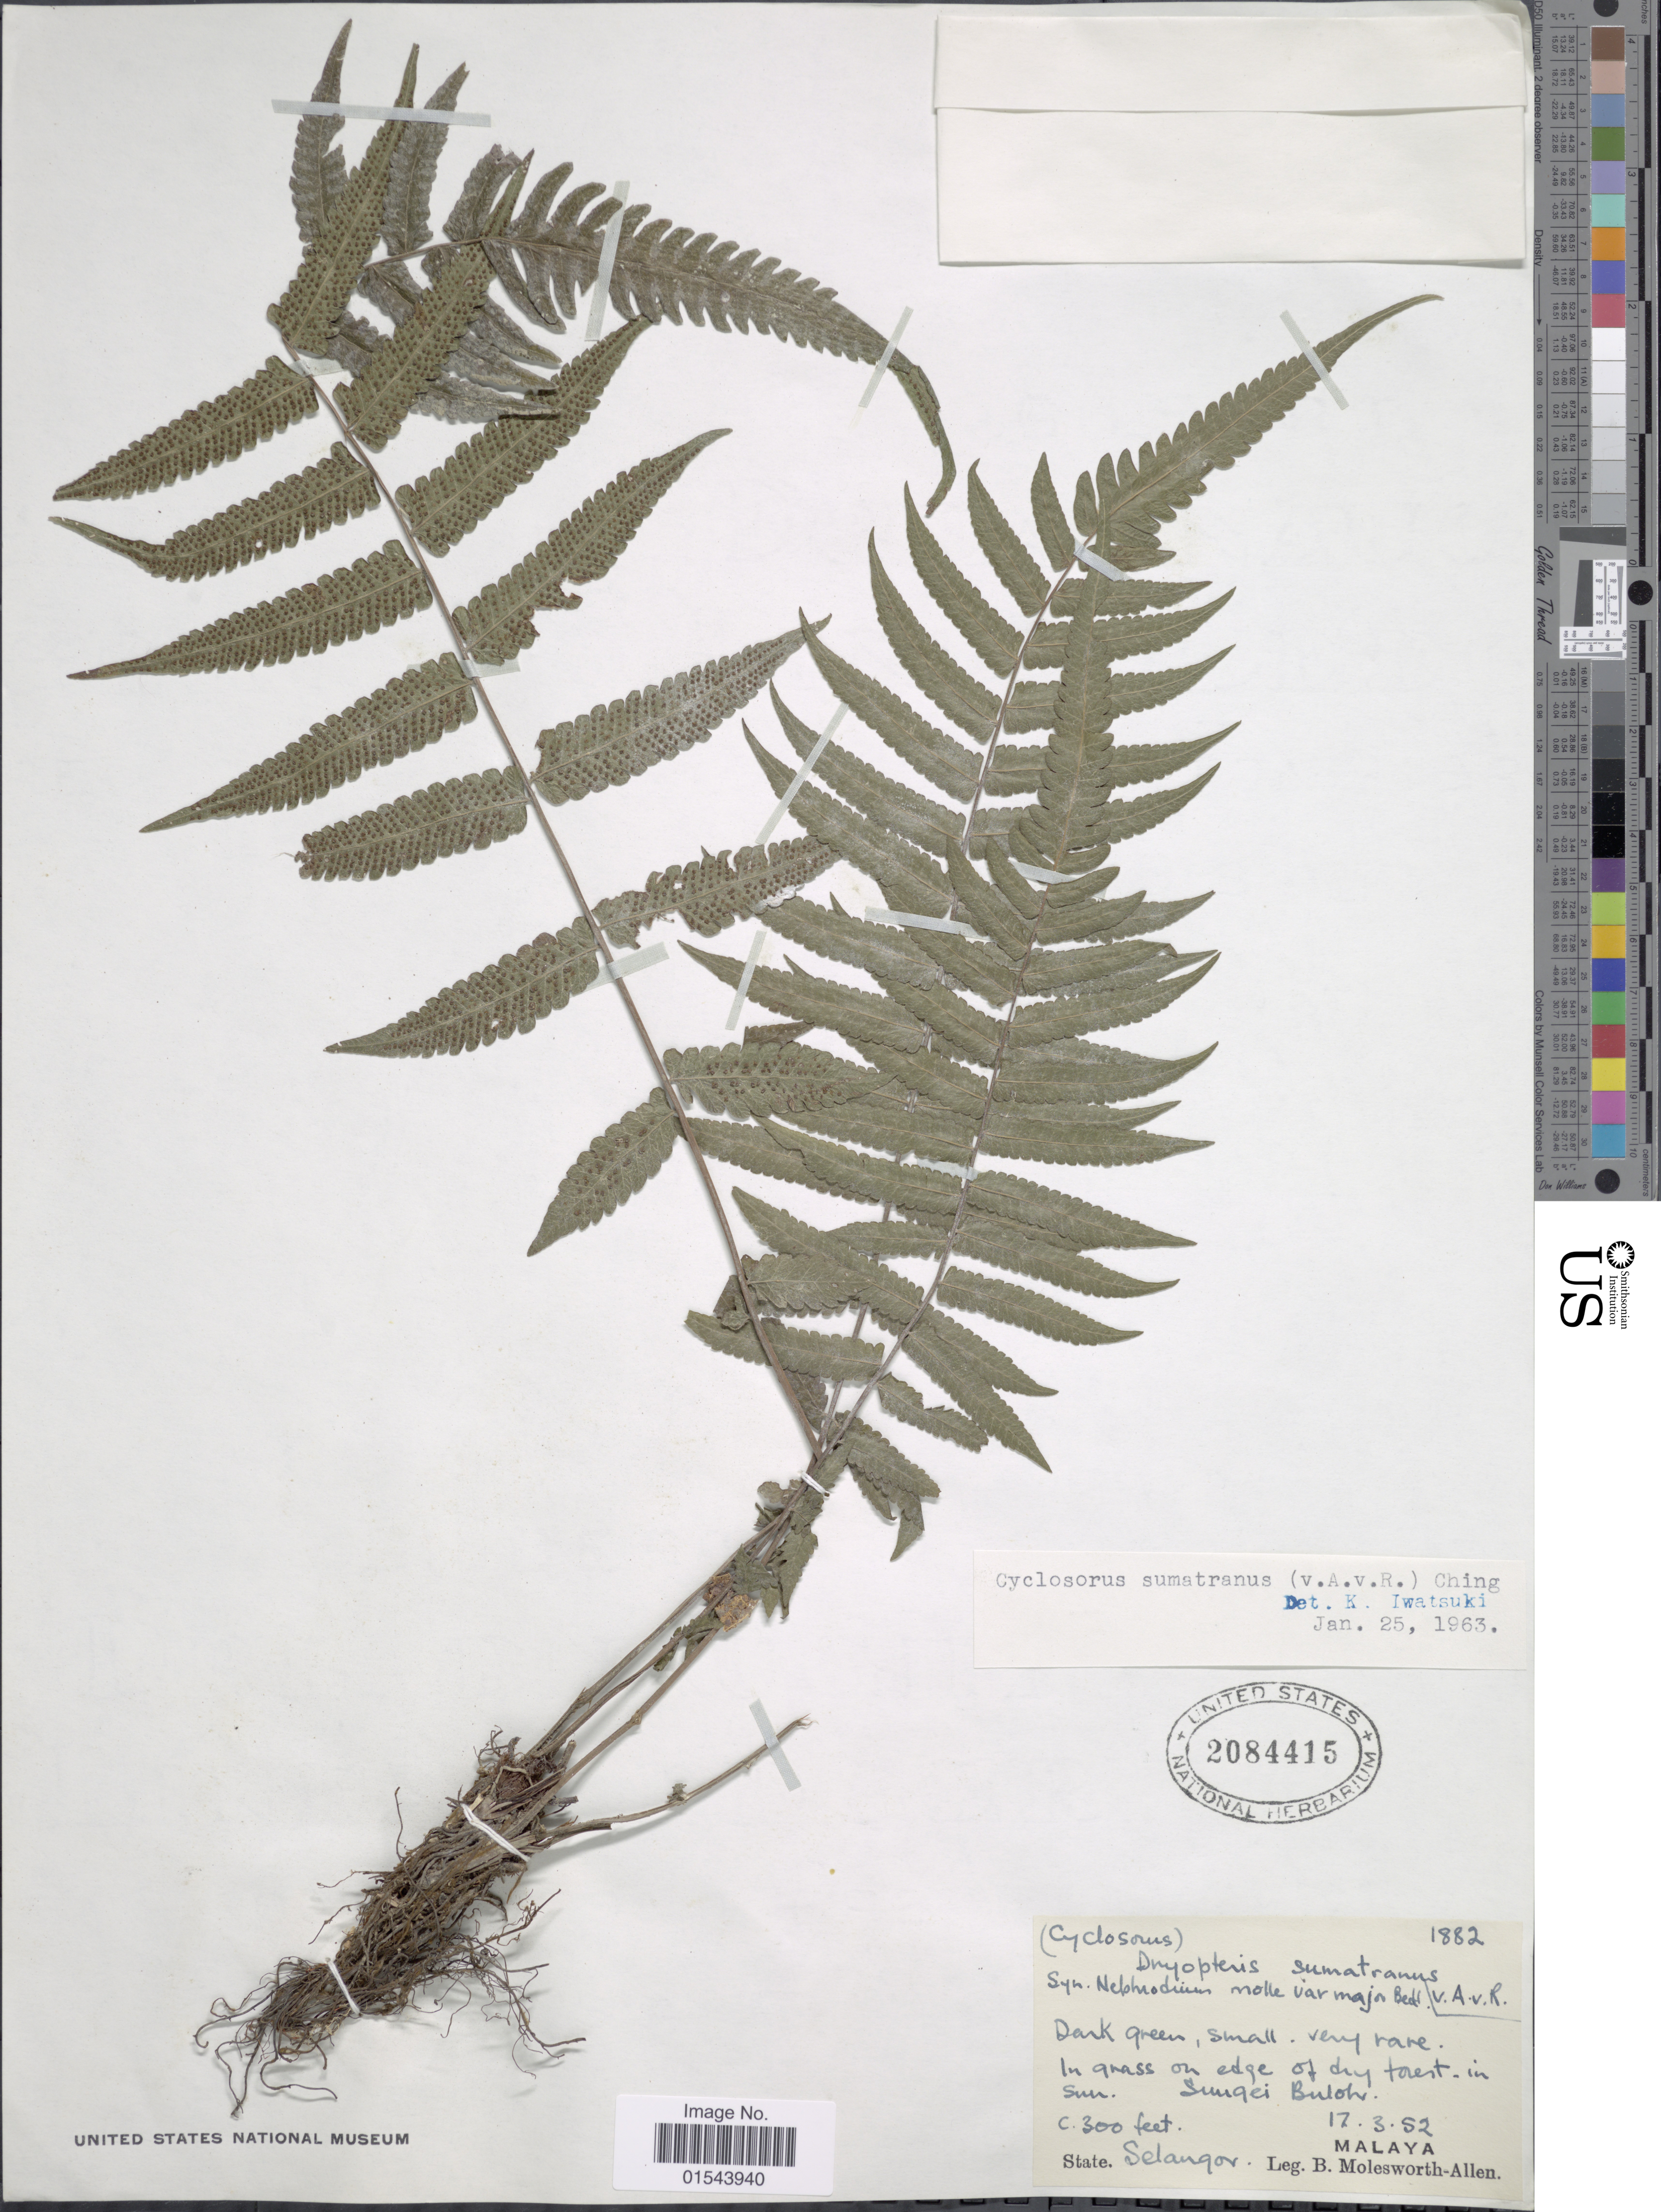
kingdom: Plantae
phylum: Tracheophyta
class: Polypodiopsida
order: Polypodiales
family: Thelypteridaceae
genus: Christella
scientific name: Christella sumatrana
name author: (Alderw.) Mitsuta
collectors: B. E. G. Molesworth-Allen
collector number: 1882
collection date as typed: Transcribed d/m/y: 17/3/52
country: Malaysia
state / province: Selangor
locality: Sungei Buloh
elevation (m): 91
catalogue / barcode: US 2084415